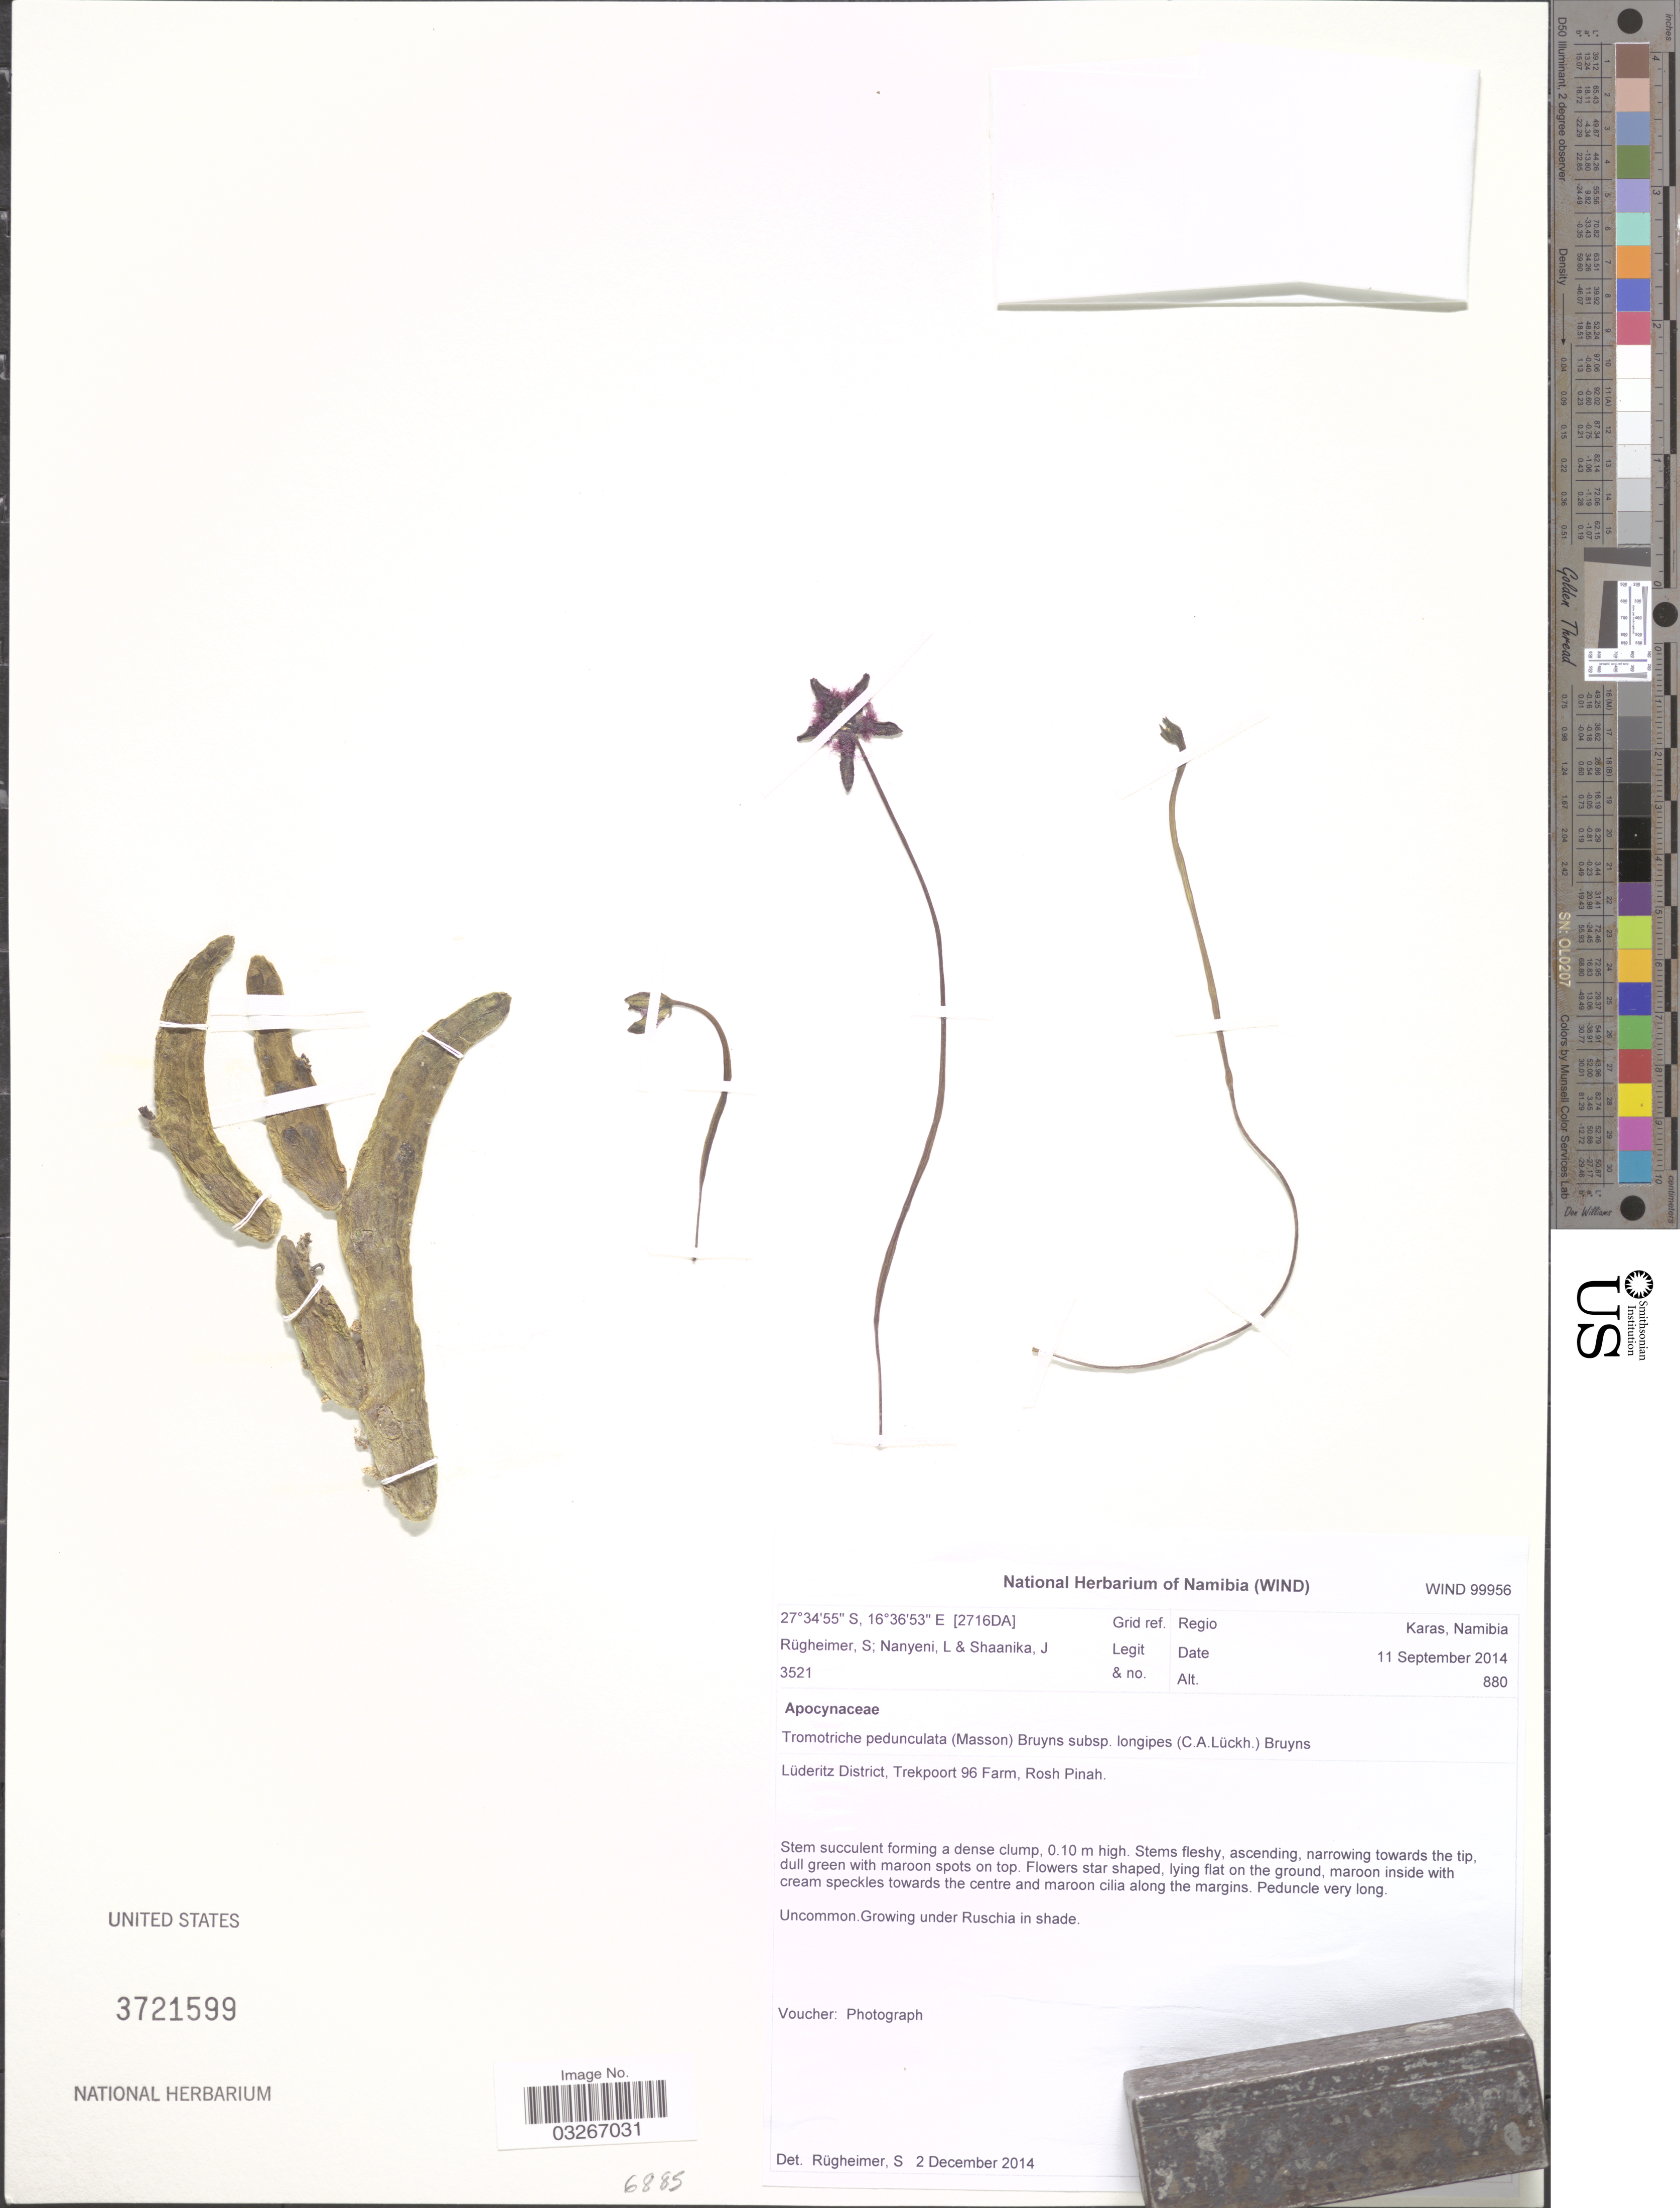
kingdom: Plantae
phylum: Tracheophyta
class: Magnoliopsida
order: Gentianales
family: Apocynaceae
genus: Stapelia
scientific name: Stapelia longipes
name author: C.A. Lückh.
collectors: S. Rugheimer, L. Nanyeni & J. Shaanika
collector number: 3521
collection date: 2014-09-11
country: Namibia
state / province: Karas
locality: [2716DA] Grid ref. Regio Karas. Lüderitz District, Trekpoort 96 Farm, Rosh Pinah.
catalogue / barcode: US 3721599